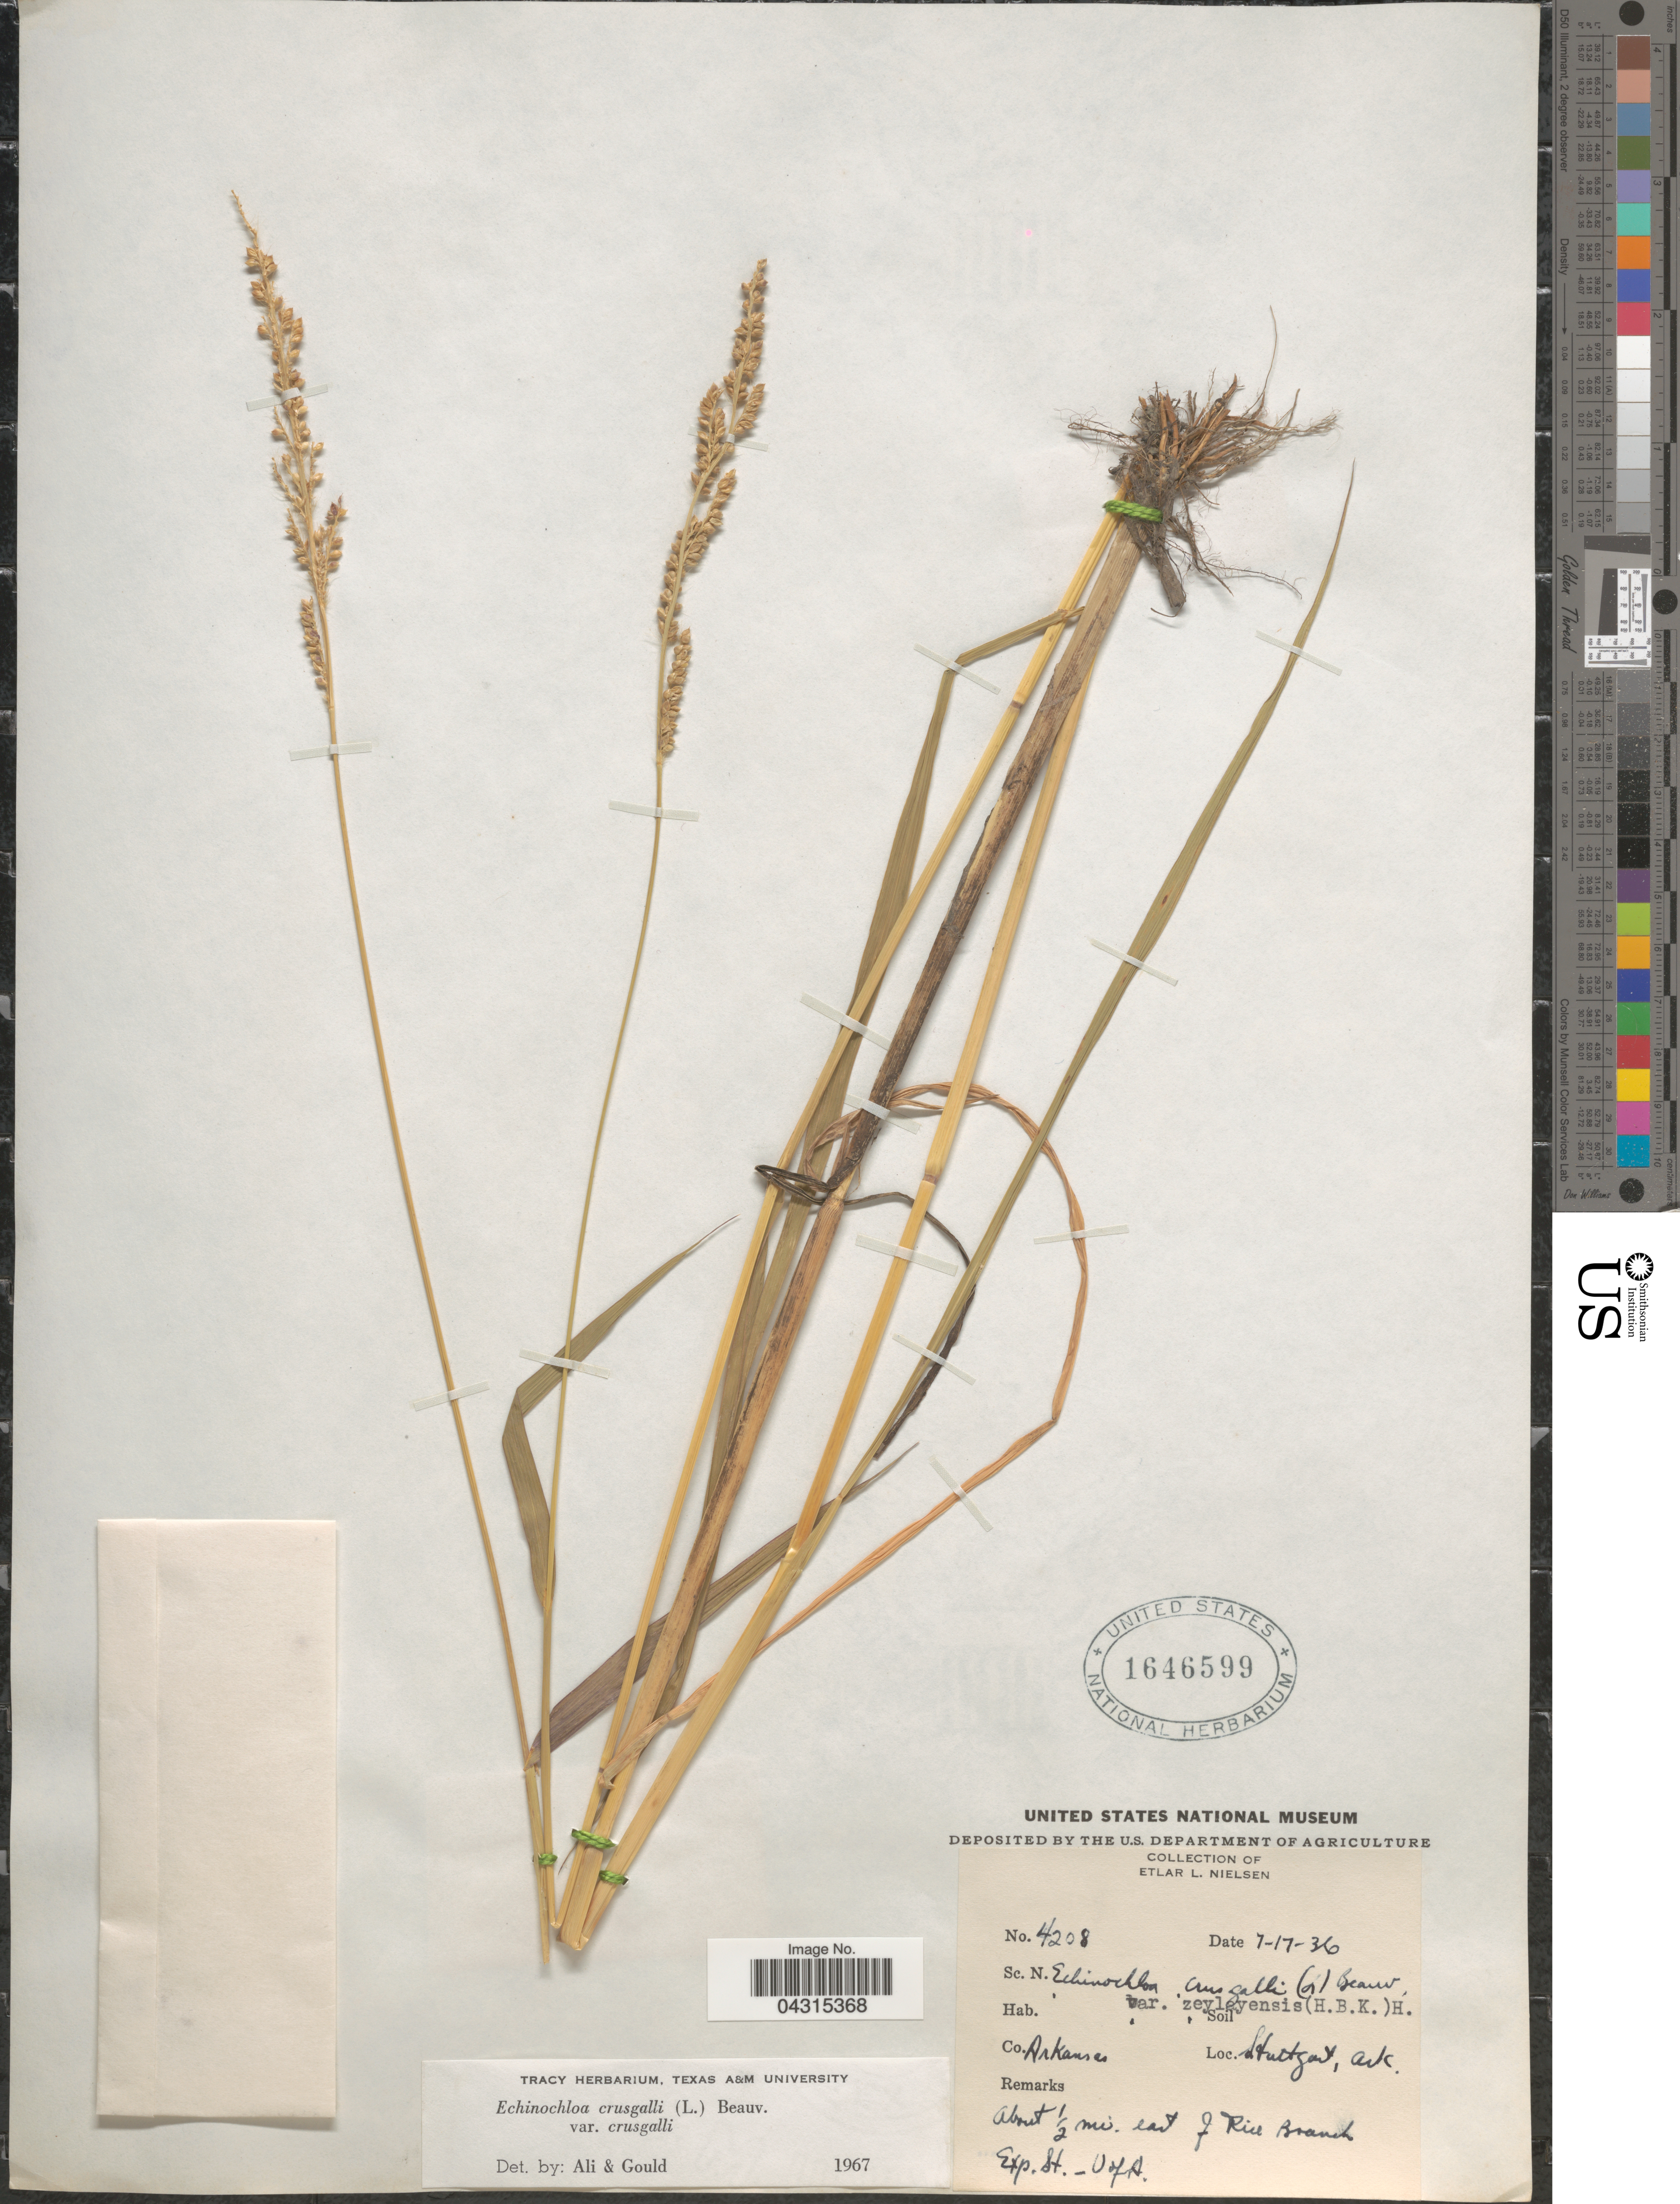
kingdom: Plantae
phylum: Tracheophyta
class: Liliopsida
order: Poales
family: Poaceae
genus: Echinochloa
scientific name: Echinochloa crus-galli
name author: (L.) P. Beauv.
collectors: E. L. Nielsen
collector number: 4208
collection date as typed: Transcribed d/m/y: 17/7/36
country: United States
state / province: Arkansas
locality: Co. Arkansas. Stuttgart, Ark. About ½ mi. east of Rice Branch Exp. St. U of A.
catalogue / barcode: US 1646599